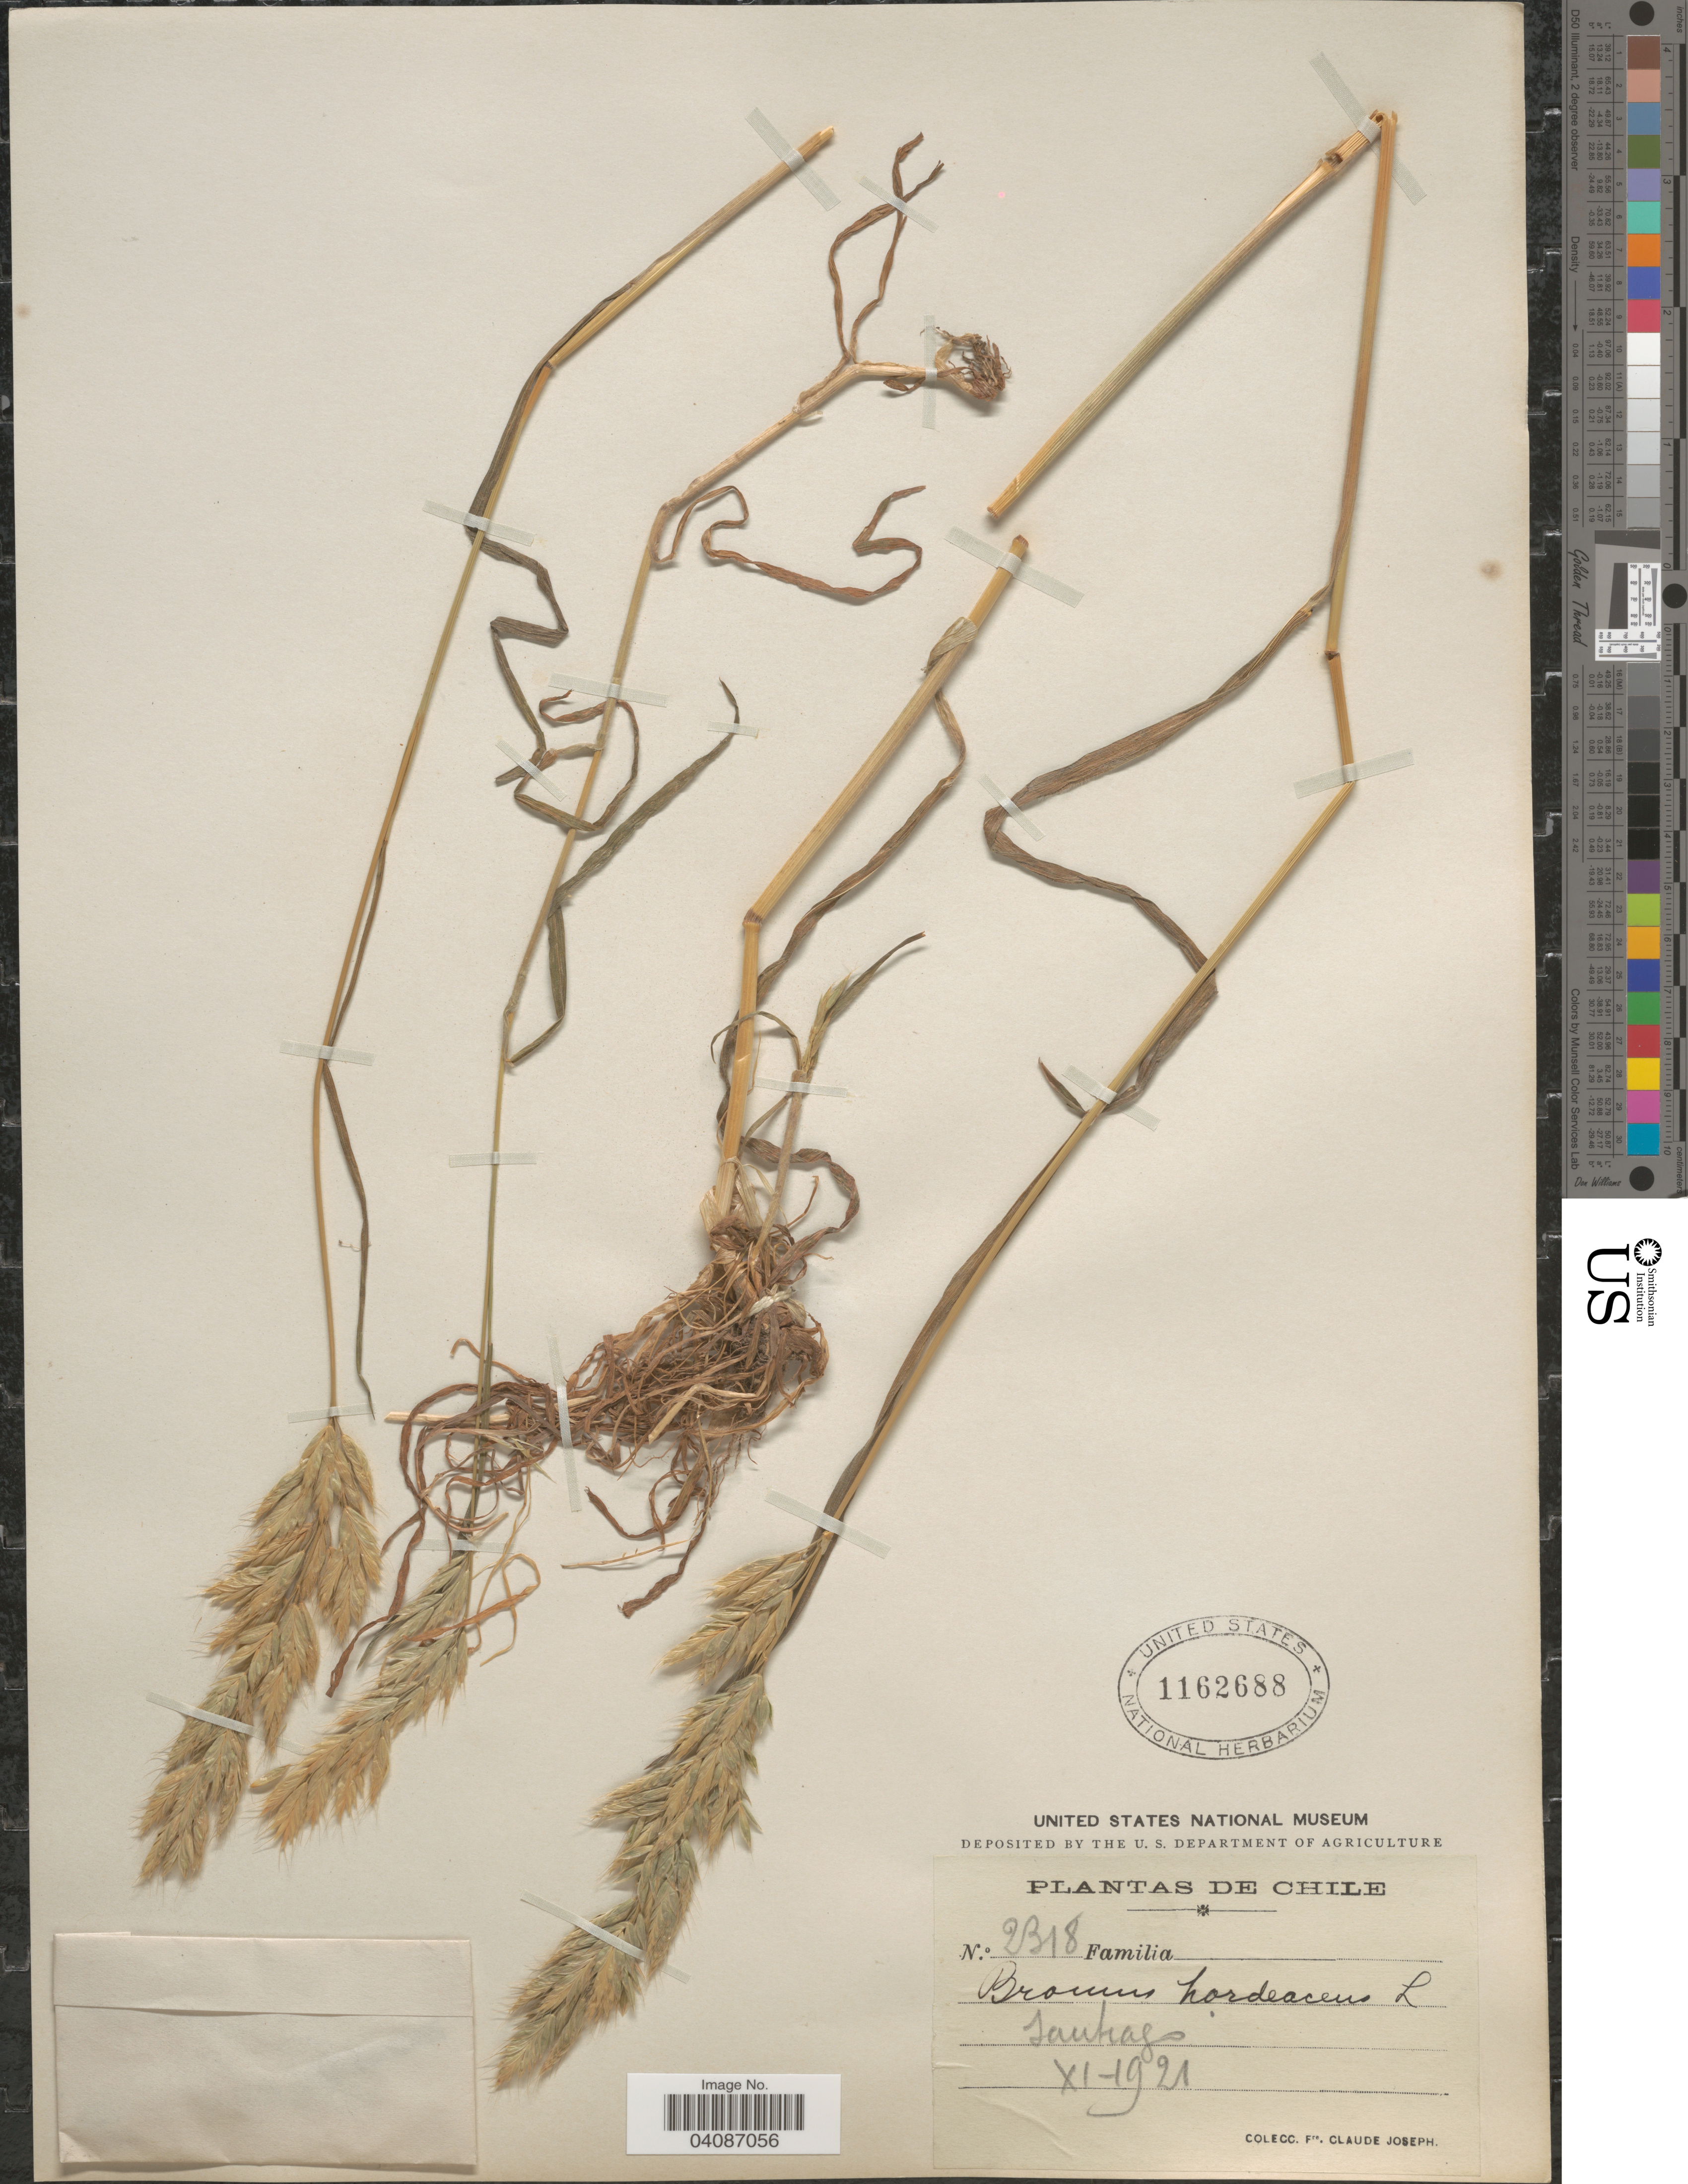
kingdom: Plantae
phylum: Tracheophyta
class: Liliopsida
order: Poales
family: Poaceae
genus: Bromus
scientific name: Bromus hordeaceus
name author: L.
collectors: Frere Claude Joseph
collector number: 2318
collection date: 1921-11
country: Chile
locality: Santiago.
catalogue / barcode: US 1162688